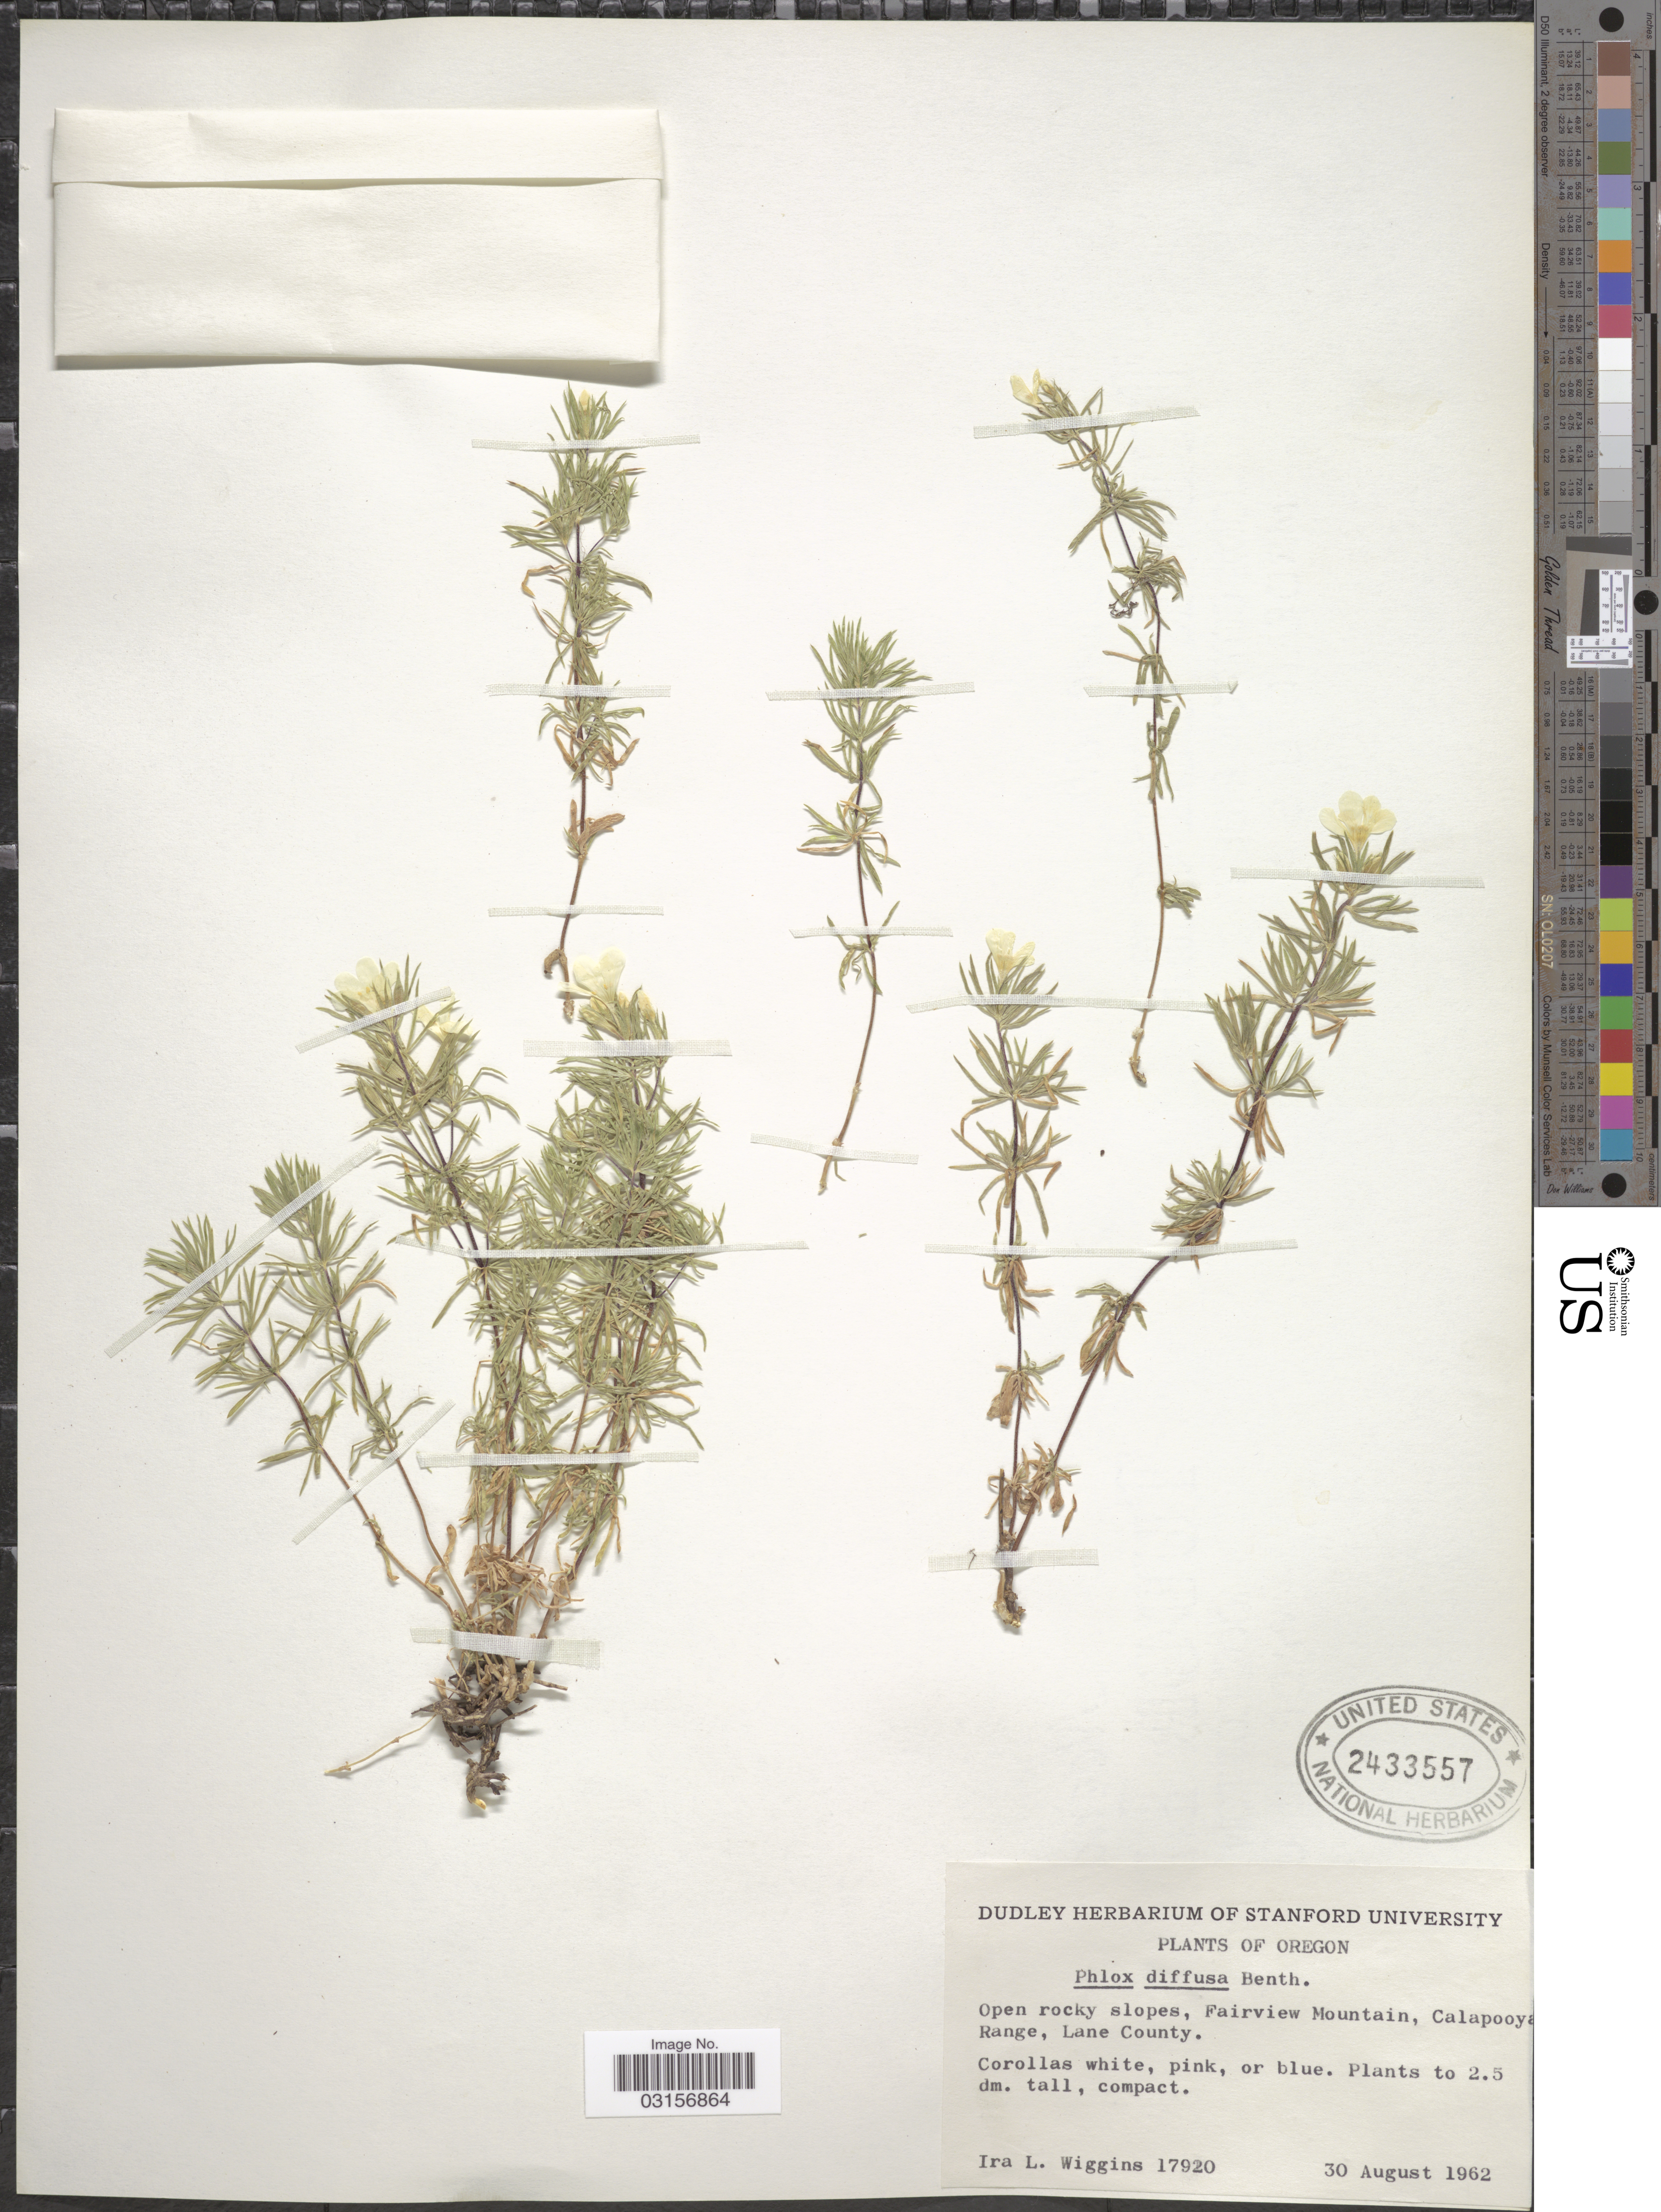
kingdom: Plantae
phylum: Tracheophyta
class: Magnoliopsida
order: Ericales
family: Polemoniaceae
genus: Leptosiphon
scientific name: Leptosiphon nuttallii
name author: (A. Gray) J.M. Porter & L.A. Johnson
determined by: Mayfield, M. H.; Ferguson, C. J.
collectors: I. L. Wiggins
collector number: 17920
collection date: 1962-08-30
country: United States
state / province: Oregon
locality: Open rocky slopes, Fairview Mountain, Calapooya Range, Lane County.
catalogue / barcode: US 2433557